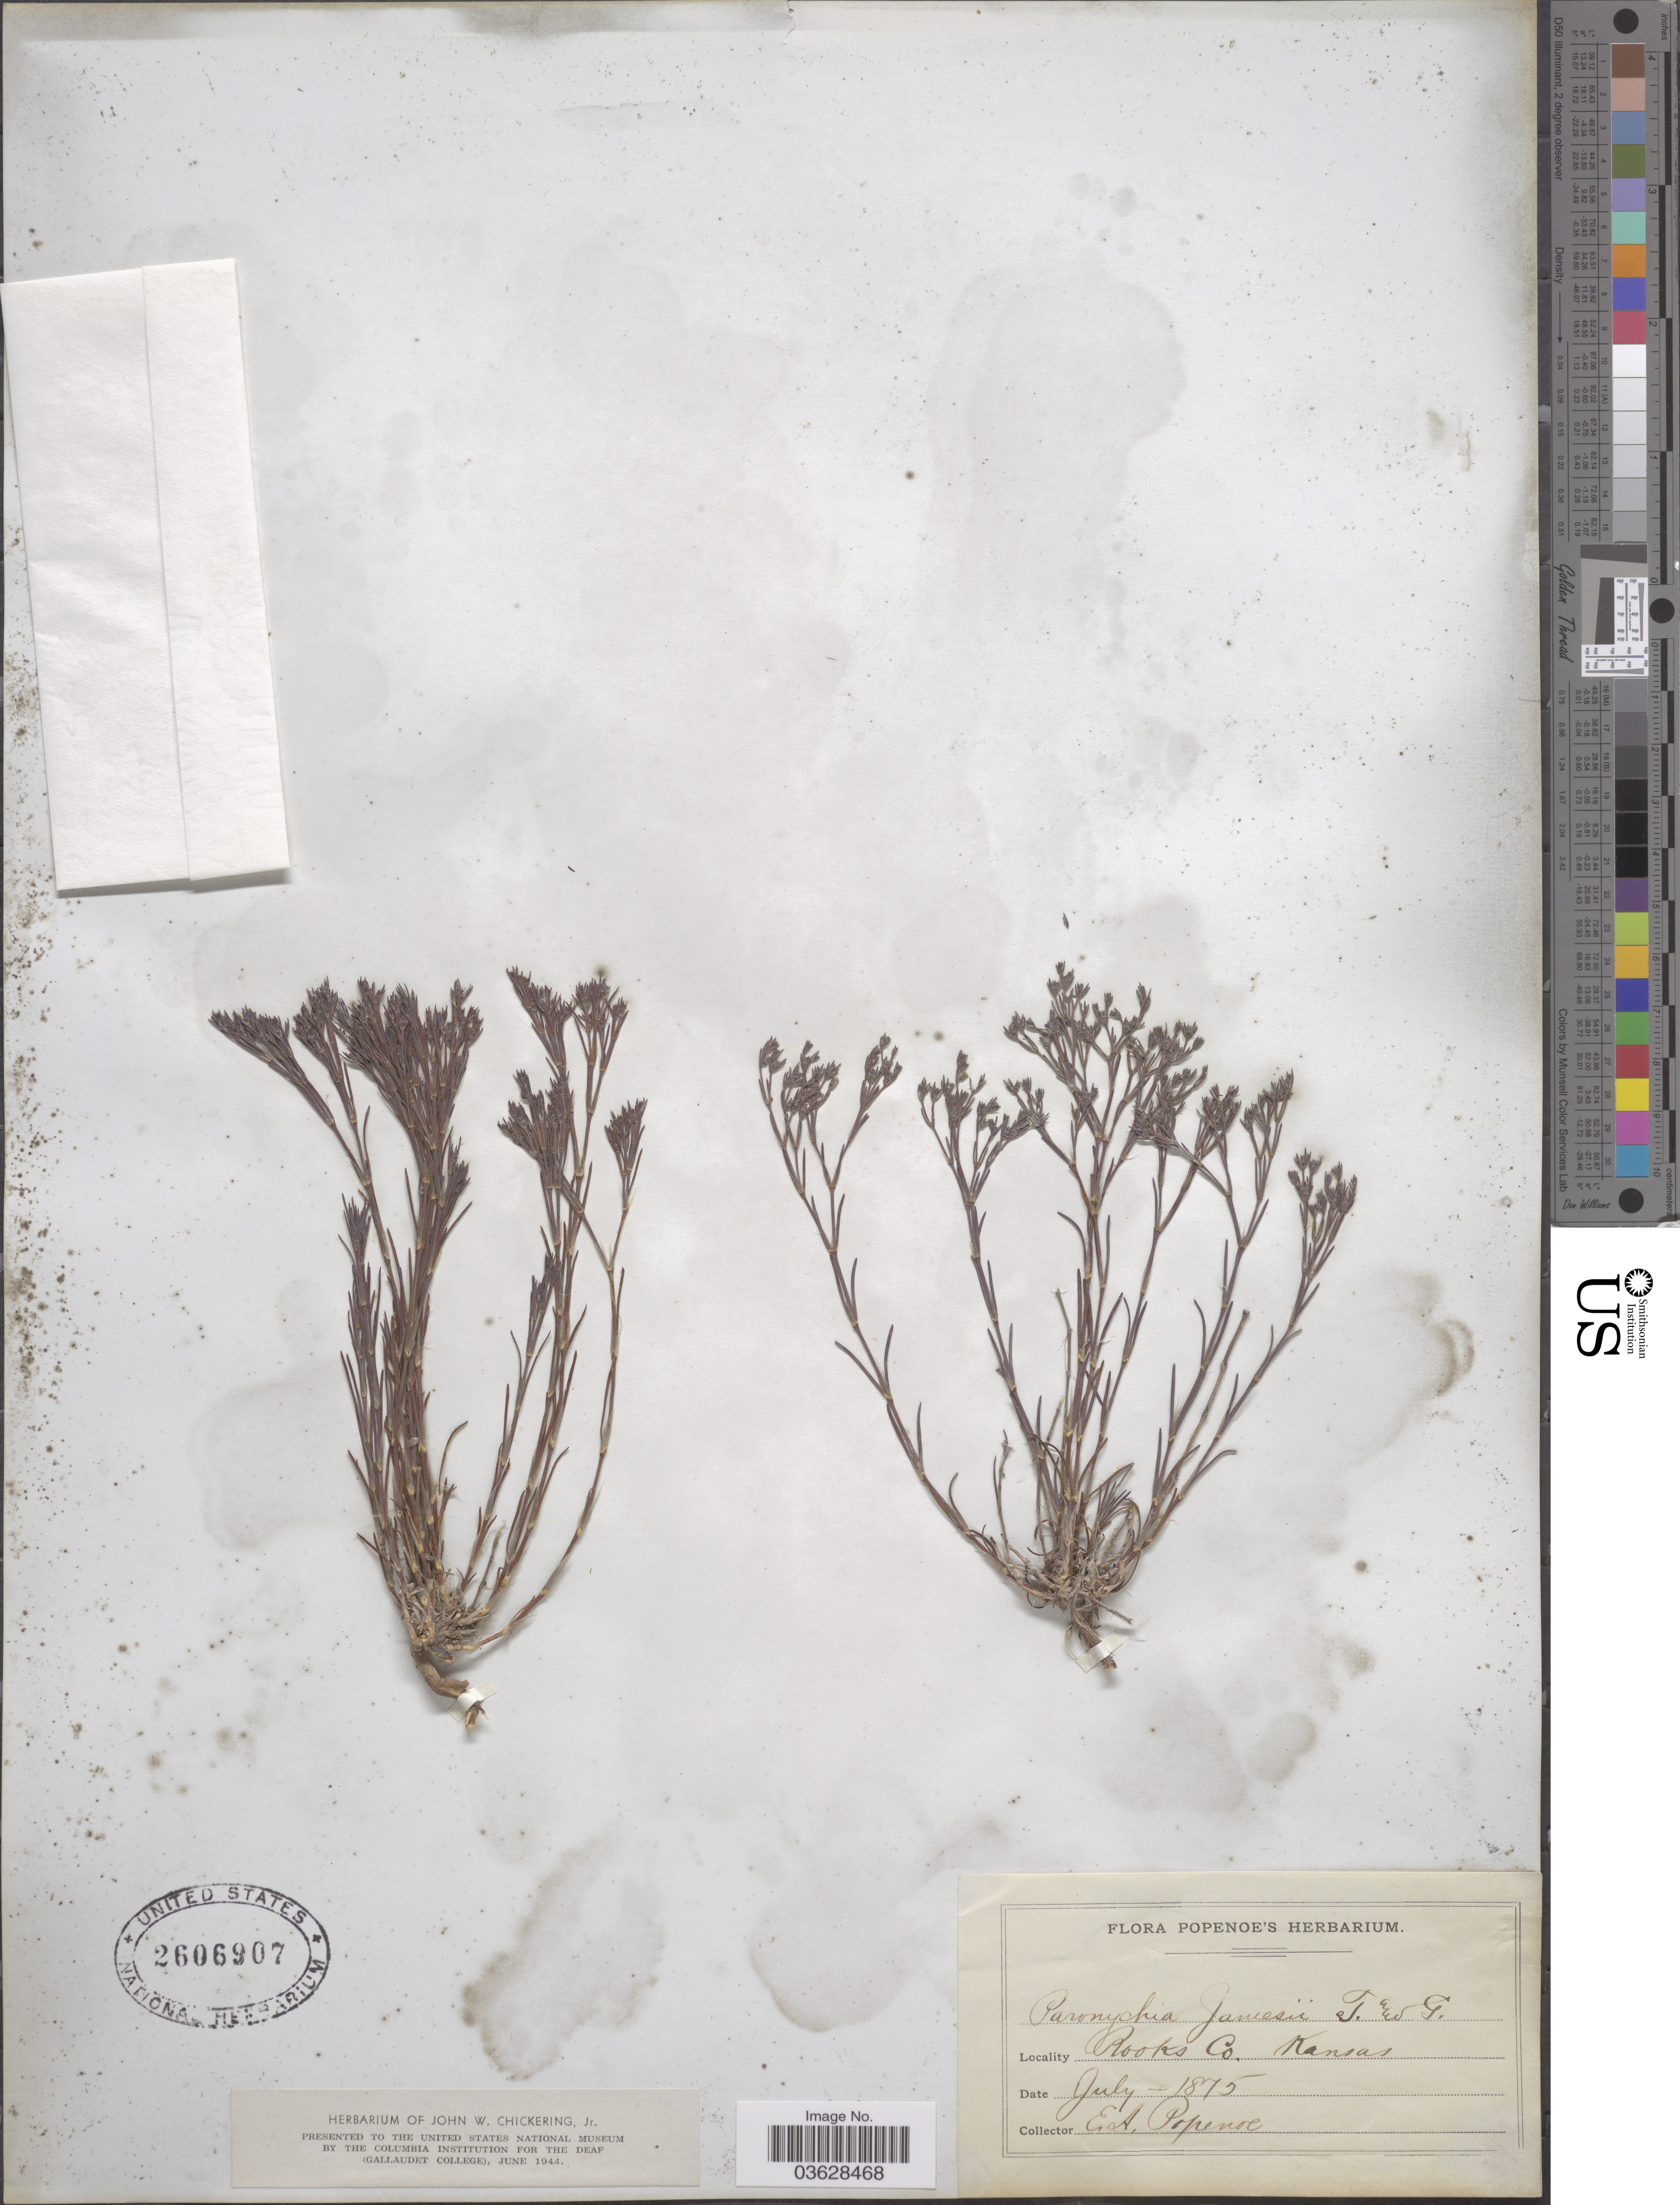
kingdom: Plantae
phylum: Tracheophyta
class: Magnoliopsida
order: Caryophyllales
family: Caryophyllaceae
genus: Paronychia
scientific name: Paronychia jamesii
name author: Torr. & A. Gray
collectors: E. A. Popenoe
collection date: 1875-07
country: United States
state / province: Kansas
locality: Rooks Co.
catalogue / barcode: US 2606907